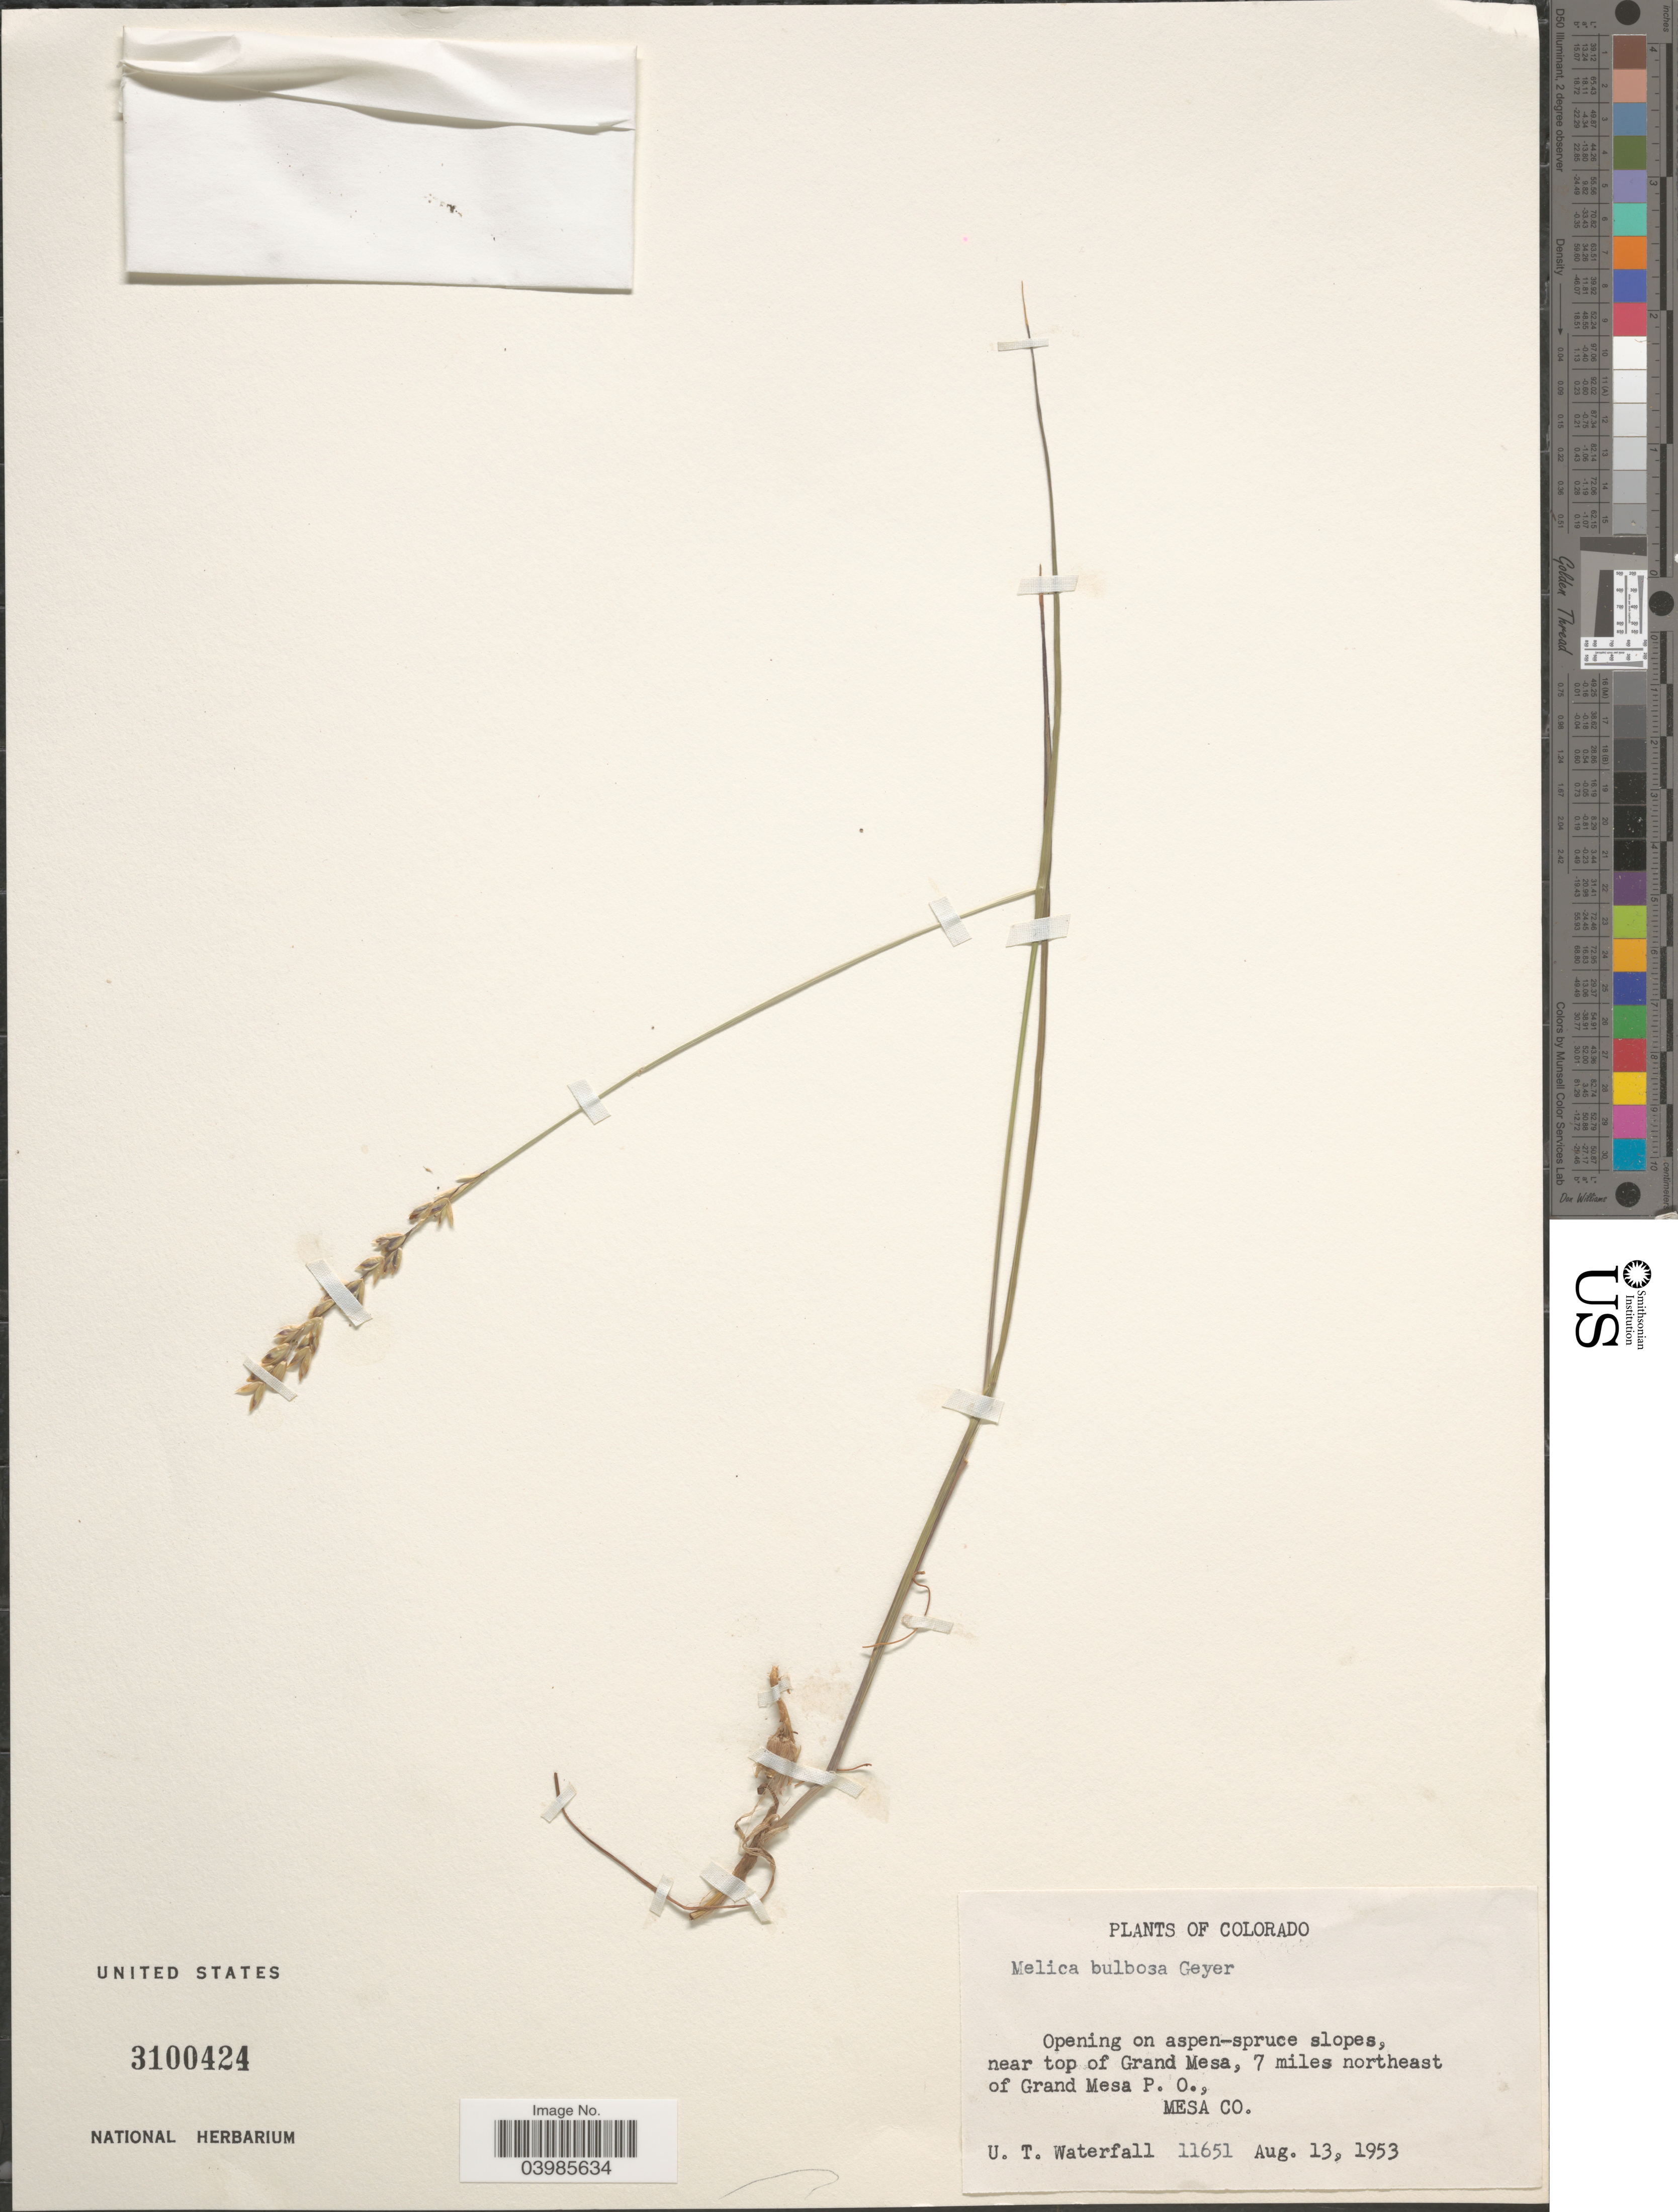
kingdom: Plantae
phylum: Tracheophyta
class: Liliopsida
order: Poales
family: Poaceae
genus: Melica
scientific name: Melica bulbosa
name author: Geyer ex Porter & J.M. Coult.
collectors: U. T. Waterfall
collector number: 11651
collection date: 1953-08-13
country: United States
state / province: Colorado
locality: Near top of Grand Mesa, 7 miles northeast of Grand Mesa P. O., Mesa Co.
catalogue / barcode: US 3100424